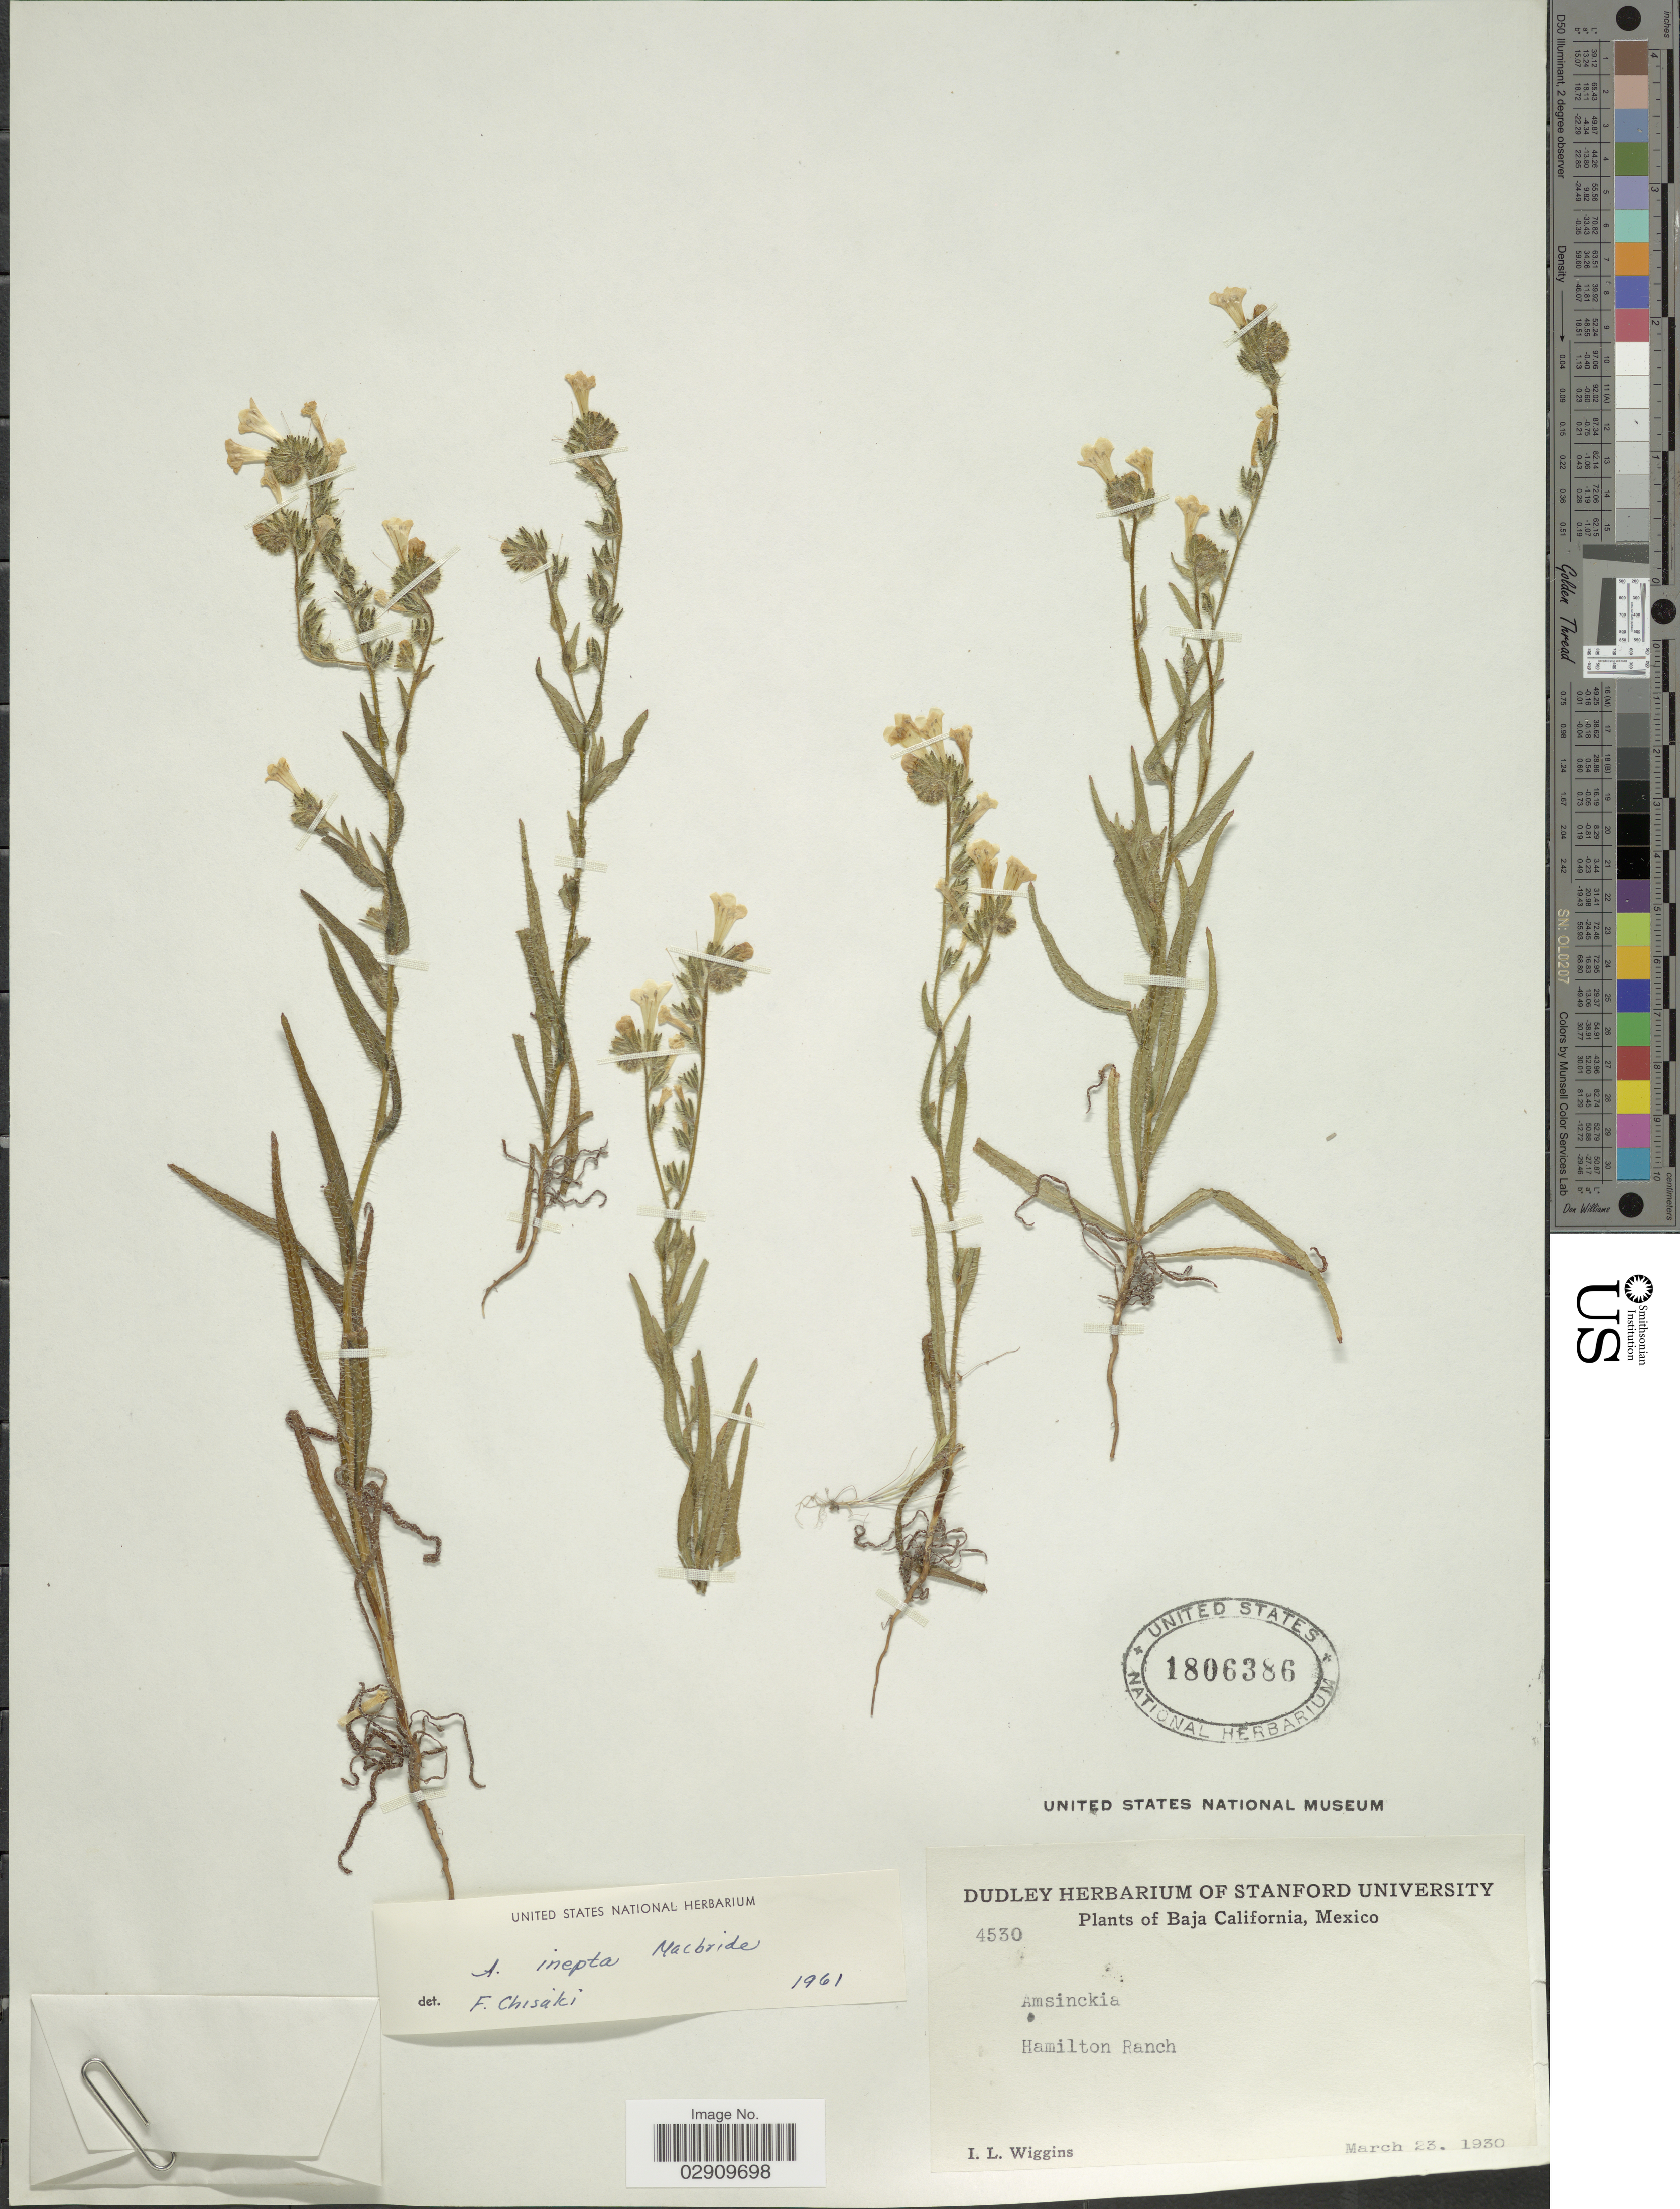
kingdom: Plantae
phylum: Tracheophyta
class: Magnoliopsida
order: Boraginales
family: Boraginaceae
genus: Amsinckia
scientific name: Amsinckia inepta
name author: J.F. Macbr.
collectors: I. L. Wiggins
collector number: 4530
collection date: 1930-03-15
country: Mexico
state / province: Baja California Sur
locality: Hamilton Ranch.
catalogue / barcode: US 1806386